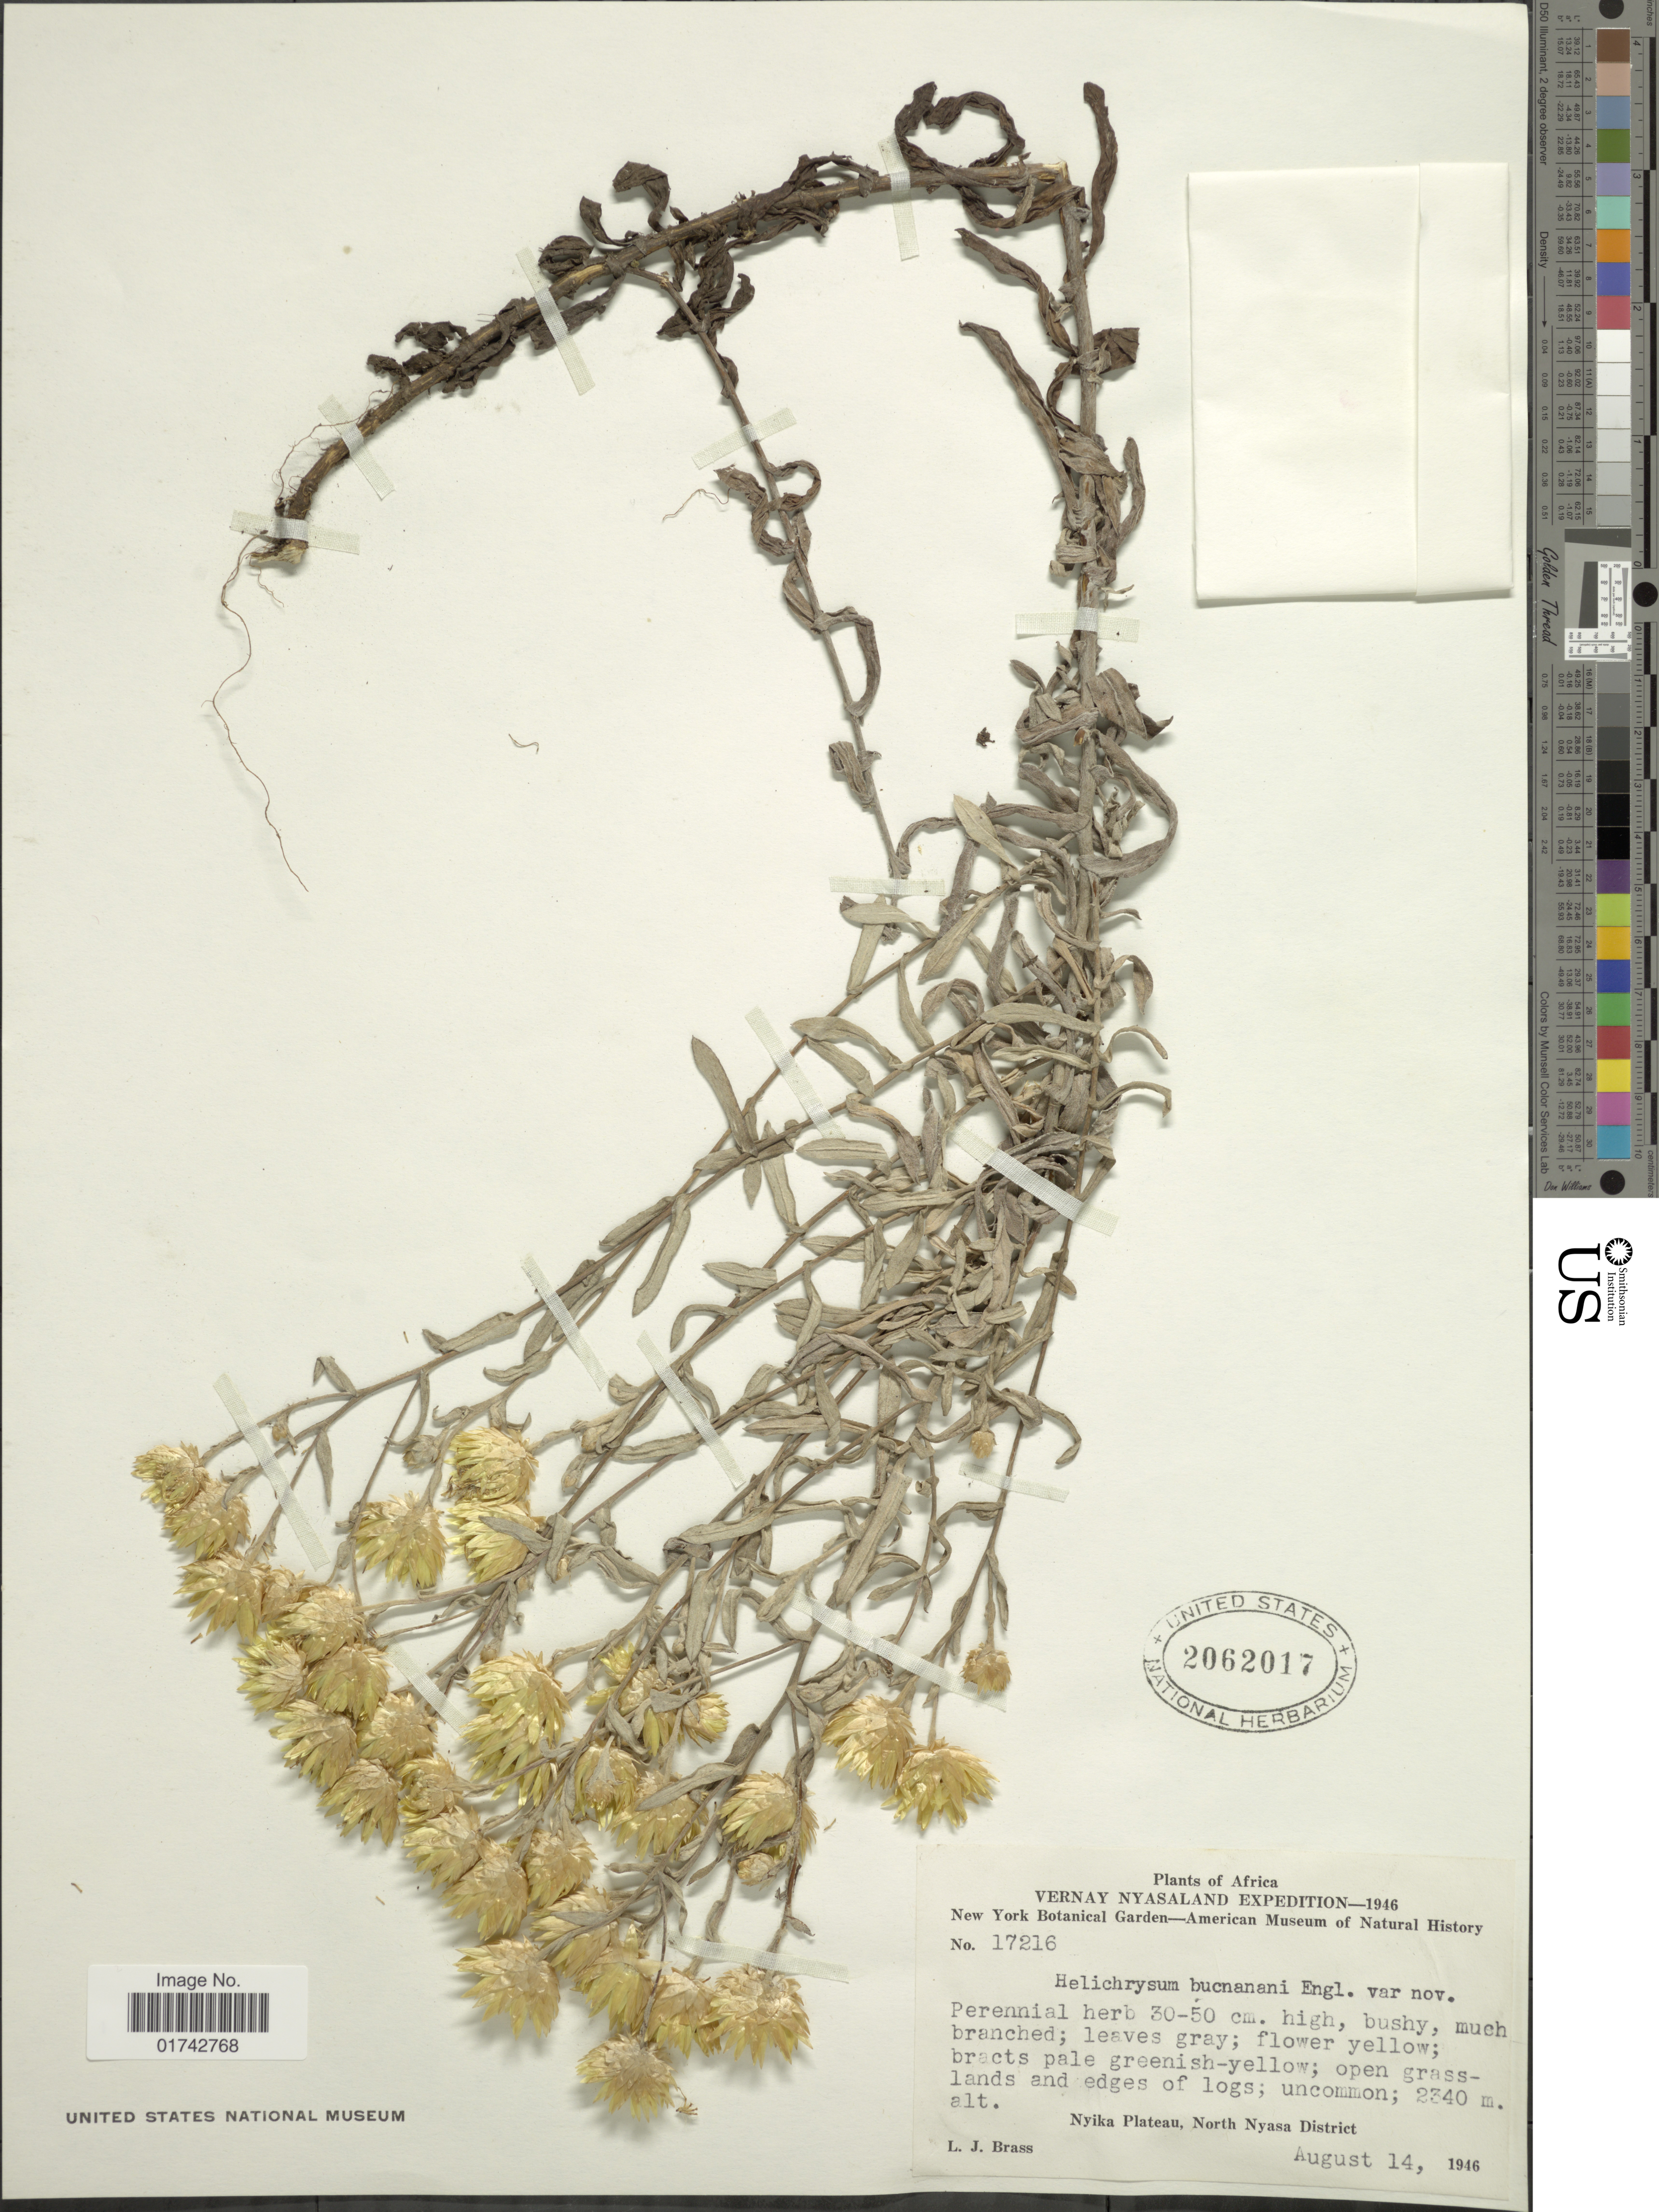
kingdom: Plantae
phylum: Tracheophyta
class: Magnoliopsida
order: Asterales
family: Asteraceae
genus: Helichrysum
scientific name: Helichrysum buchananii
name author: Engl.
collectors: L. J. Brass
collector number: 17216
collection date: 1946-08-14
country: Malawi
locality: Vernay Nyasaland. Nyika Plateau, North Nyasa District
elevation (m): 2340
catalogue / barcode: US 2062017